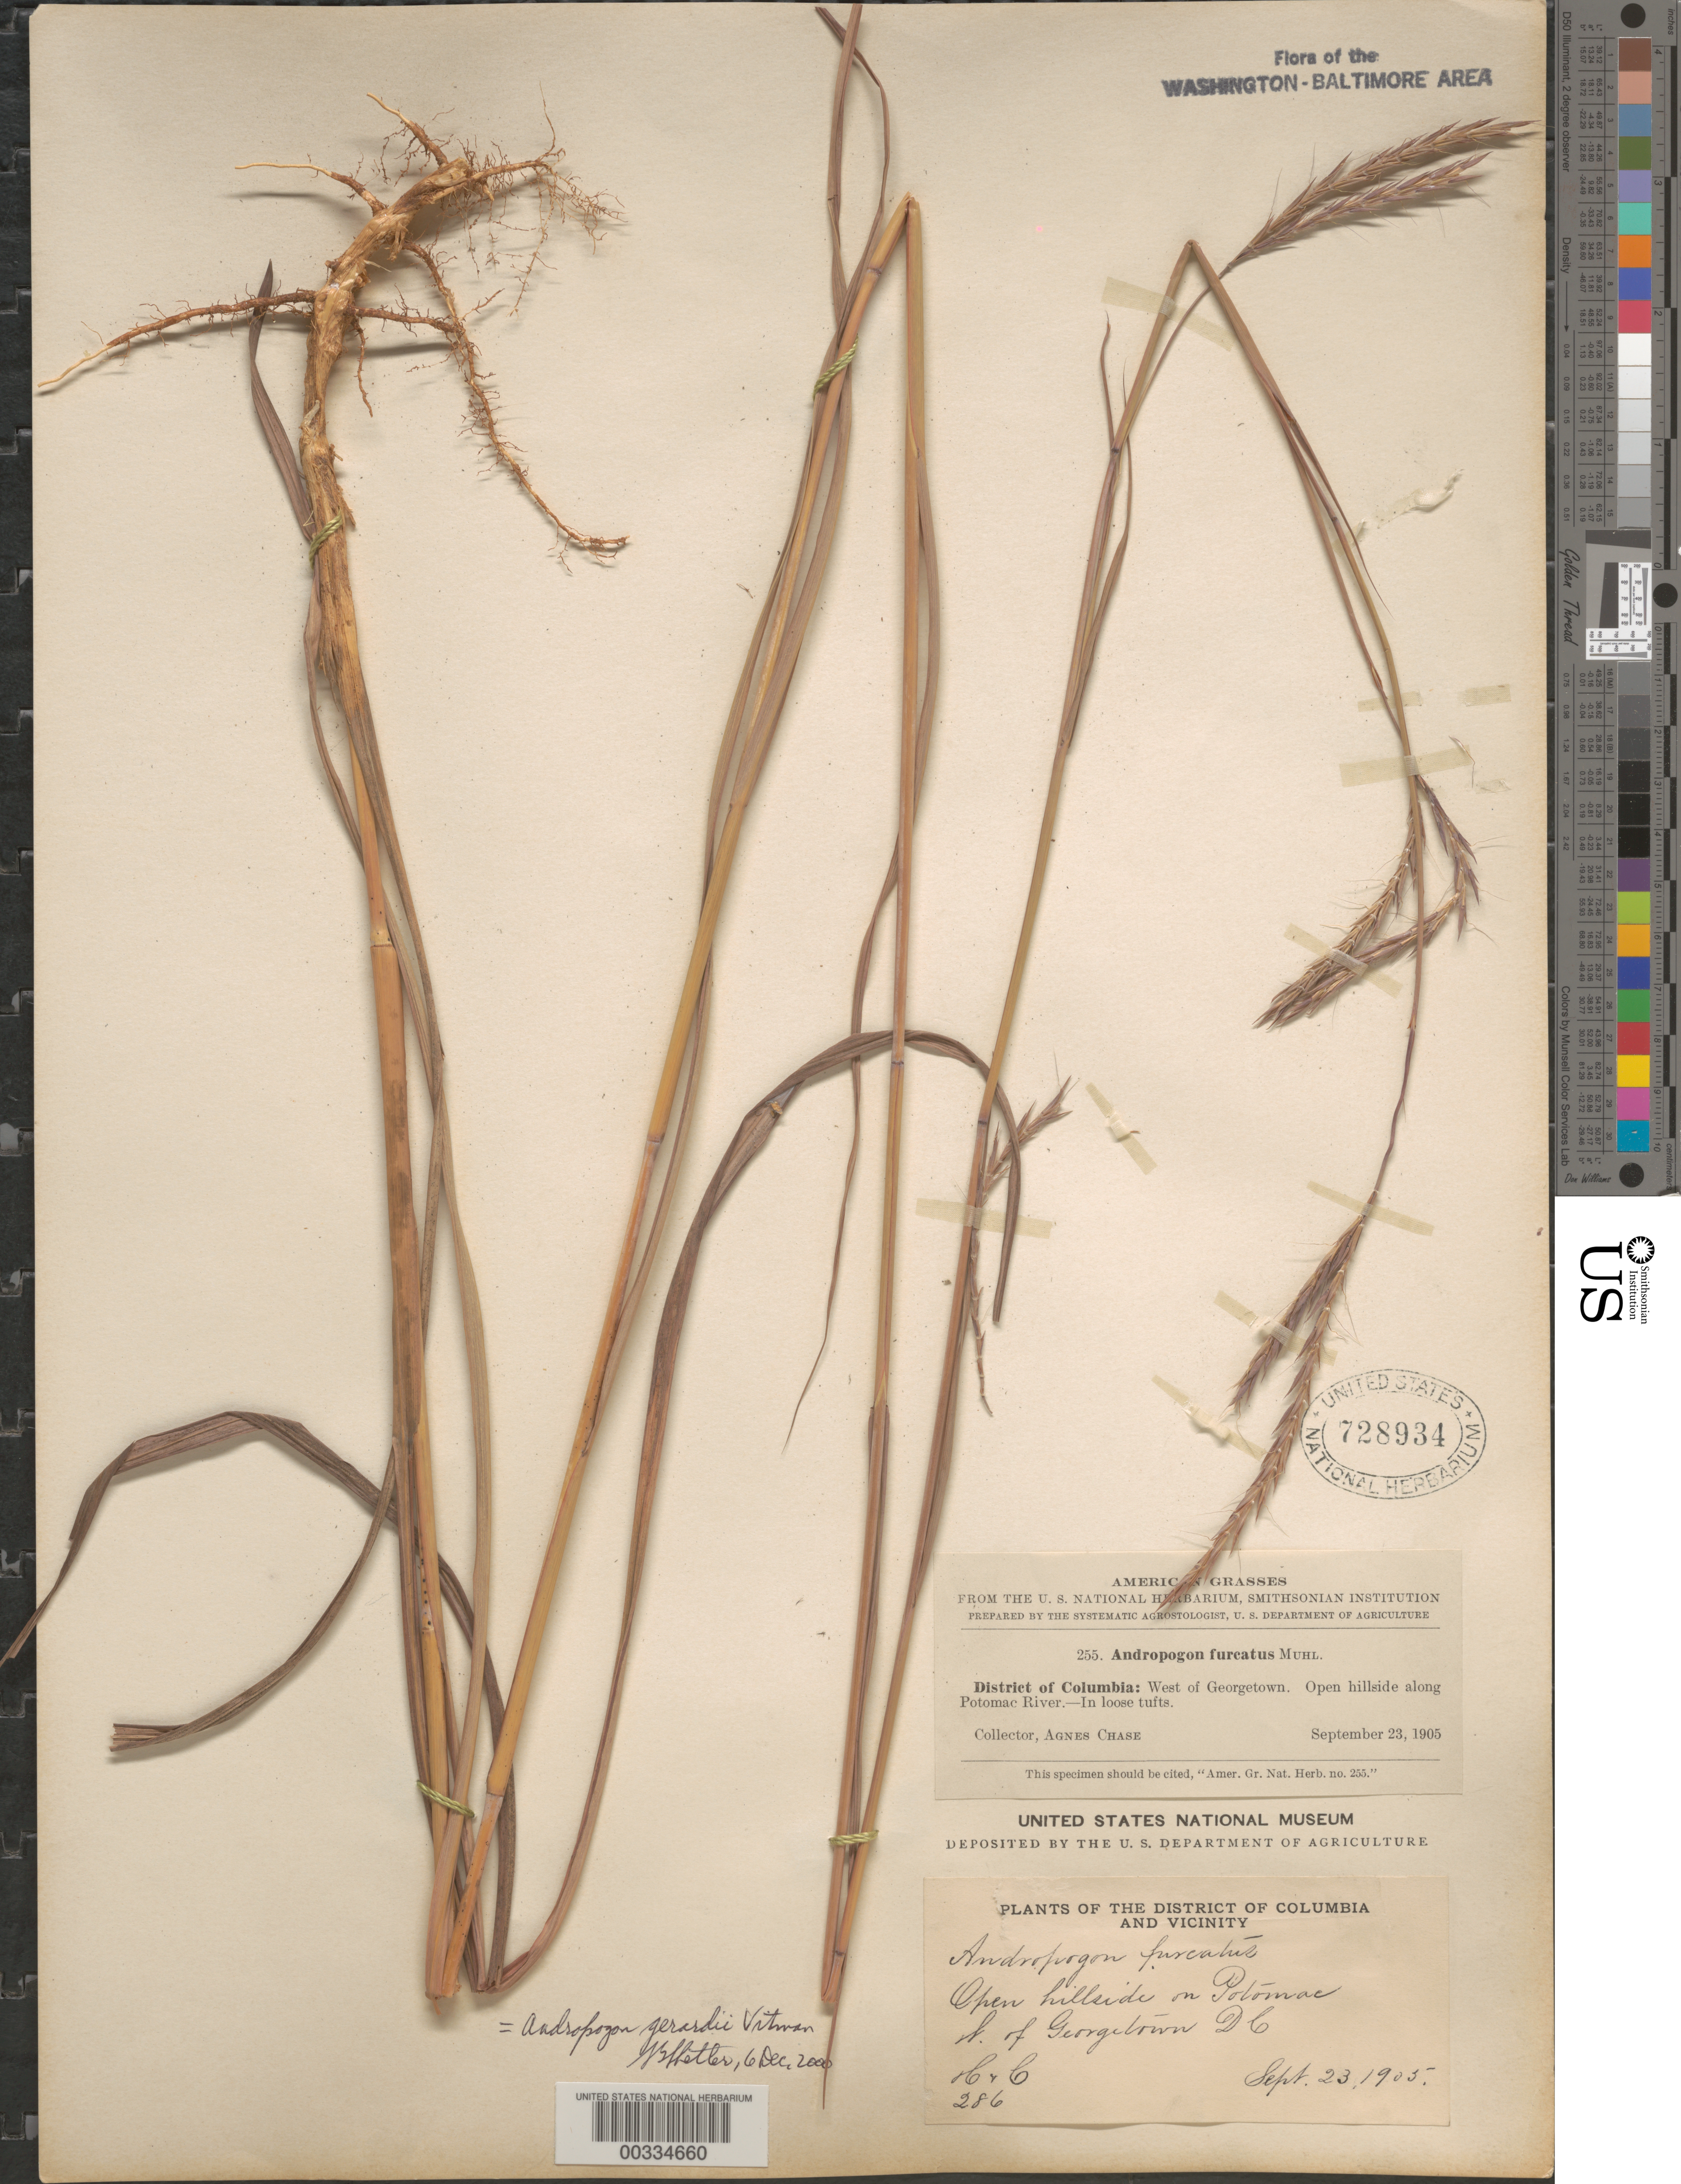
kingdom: Plantae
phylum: Tracheophyta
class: Liliopsida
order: Poales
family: Poaceae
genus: Andropogon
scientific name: Andropogon gerardii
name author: Vitman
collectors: A. Chase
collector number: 286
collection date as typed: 23 Sep 1905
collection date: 1905-09-23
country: United States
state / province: District of Columbia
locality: On Potomac W. of Georgetown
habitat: Open hillside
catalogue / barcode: US 728934